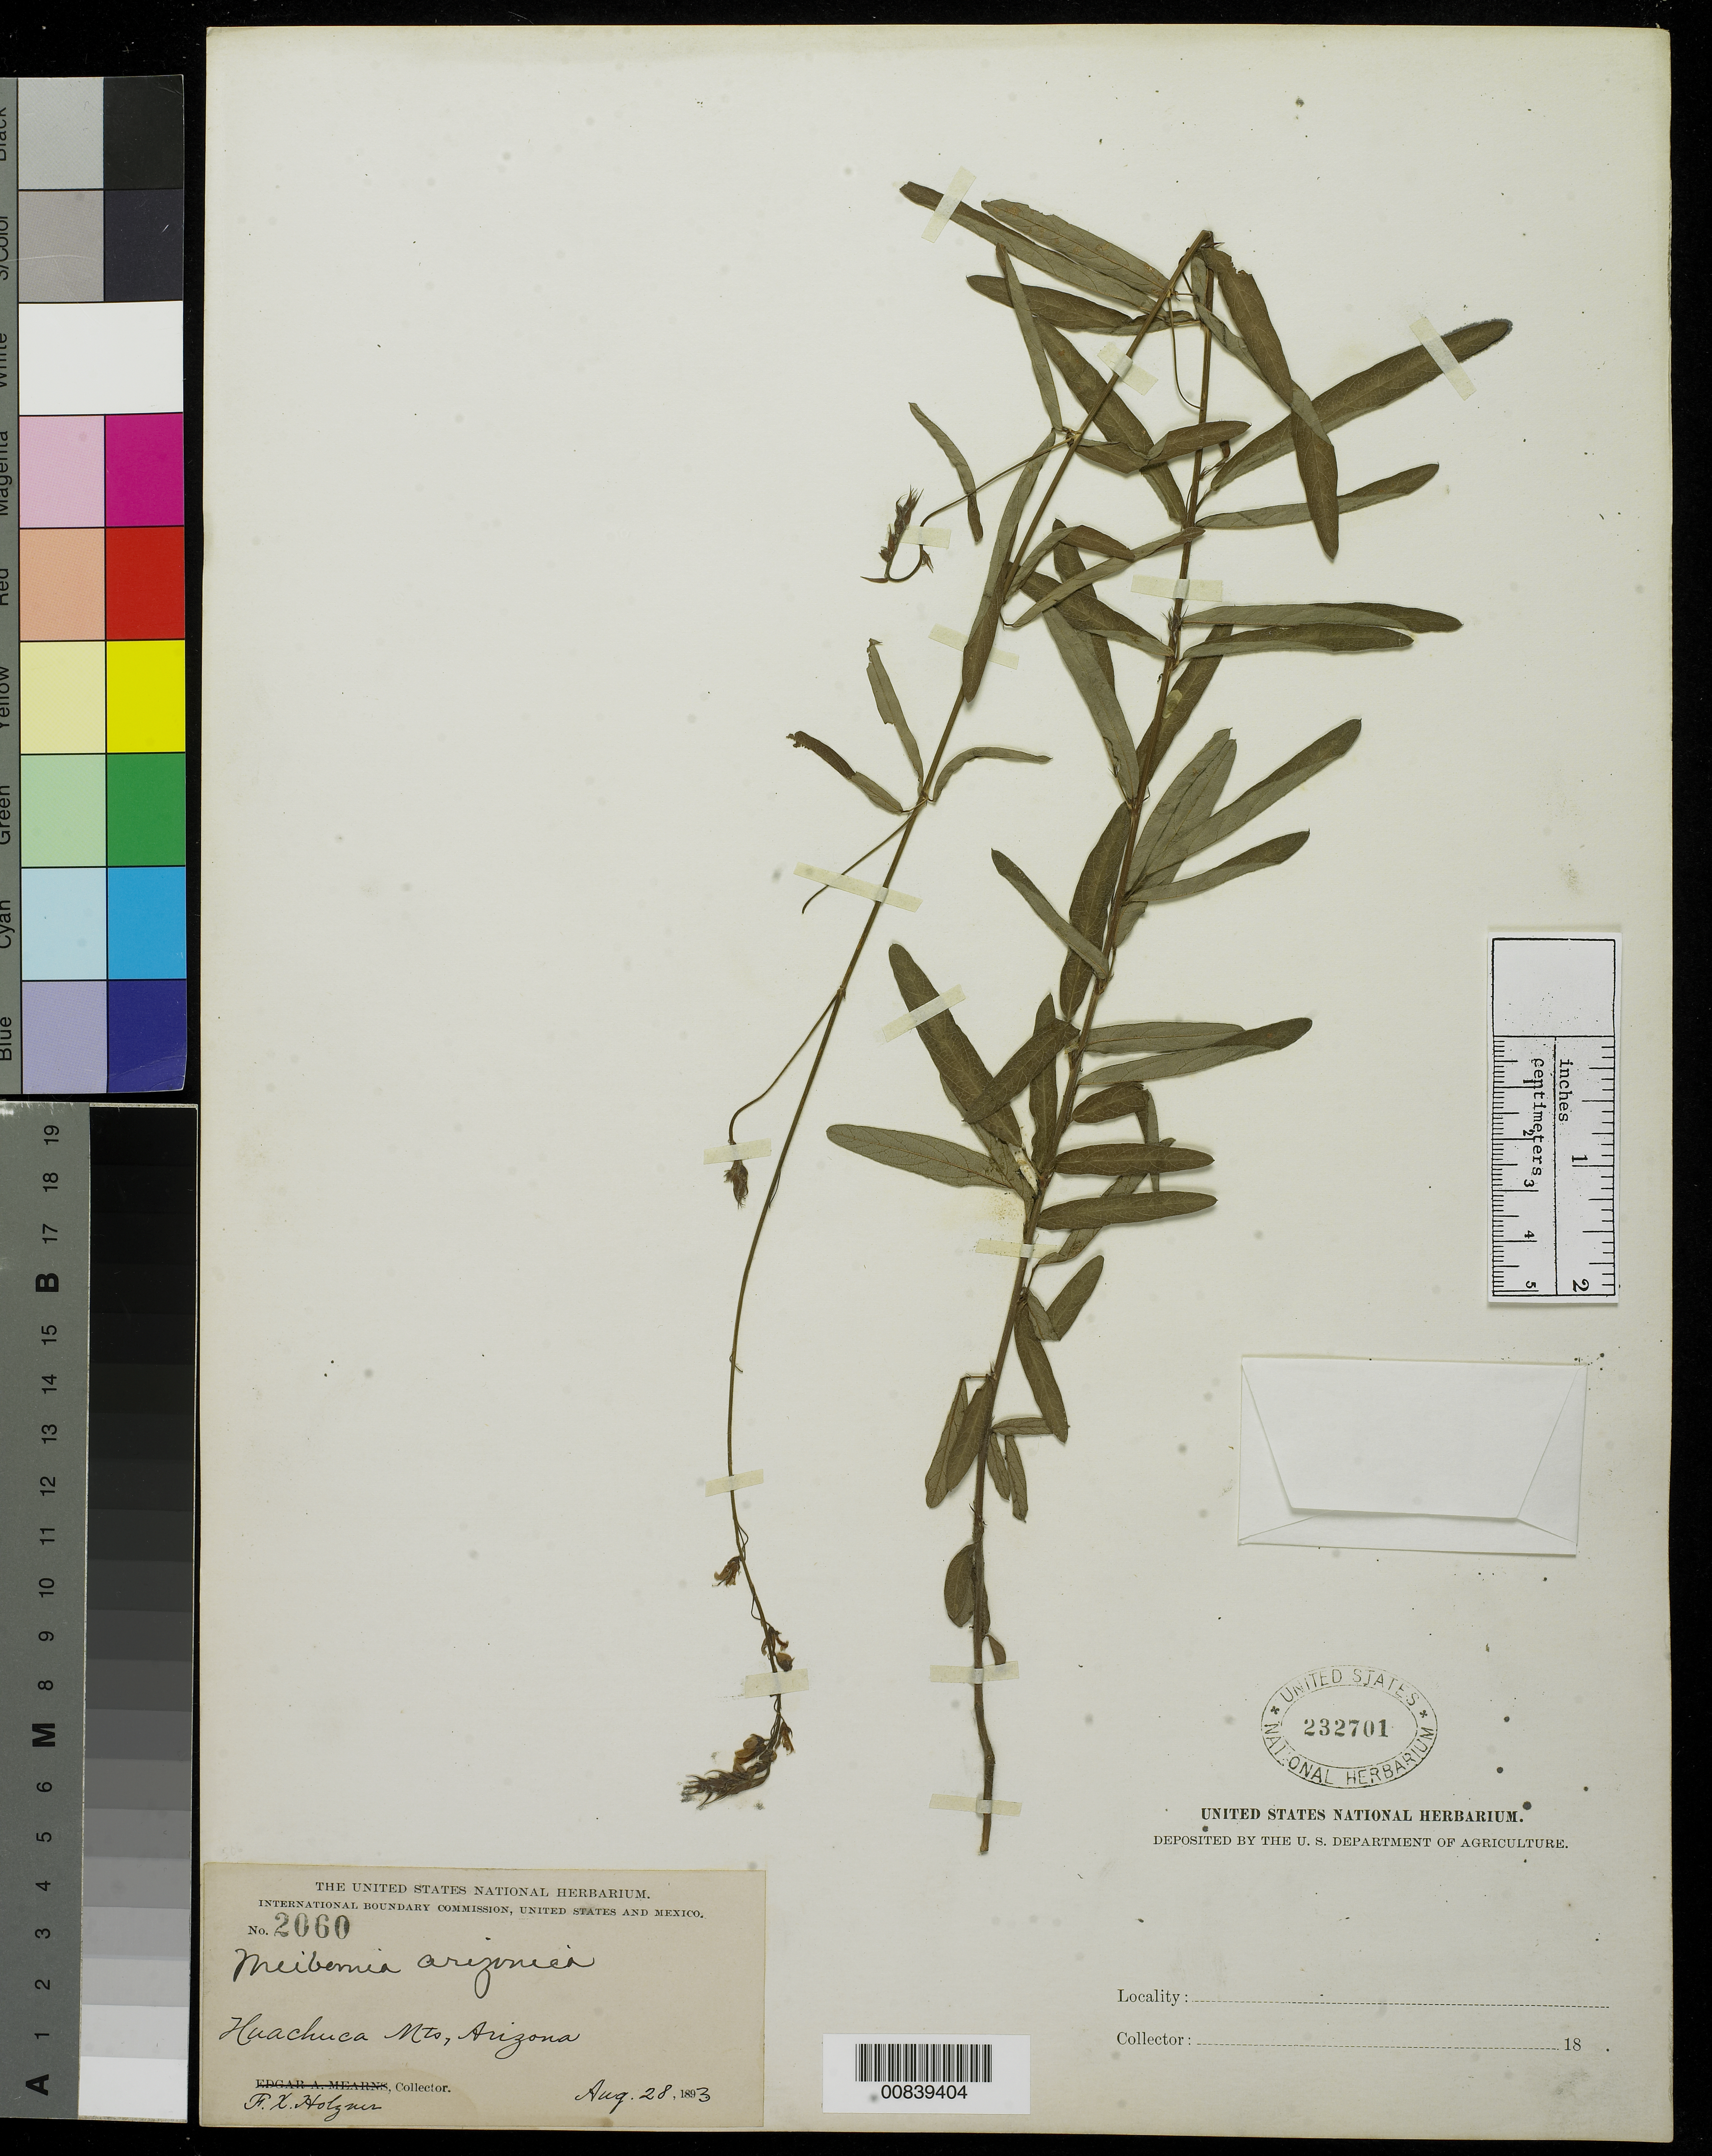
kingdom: Plantae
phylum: Tracheophyta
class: Magnoliopsida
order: Fabales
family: Fabaceae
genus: Desmodium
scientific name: Desmodium arizonicum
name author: S. Watson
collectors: F. X. Holzner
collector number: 2060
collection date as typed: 28 Aug 1893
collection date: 1893-08-28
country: United States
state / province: Arizona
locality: Huachuca Mts.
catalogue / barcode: US 232701